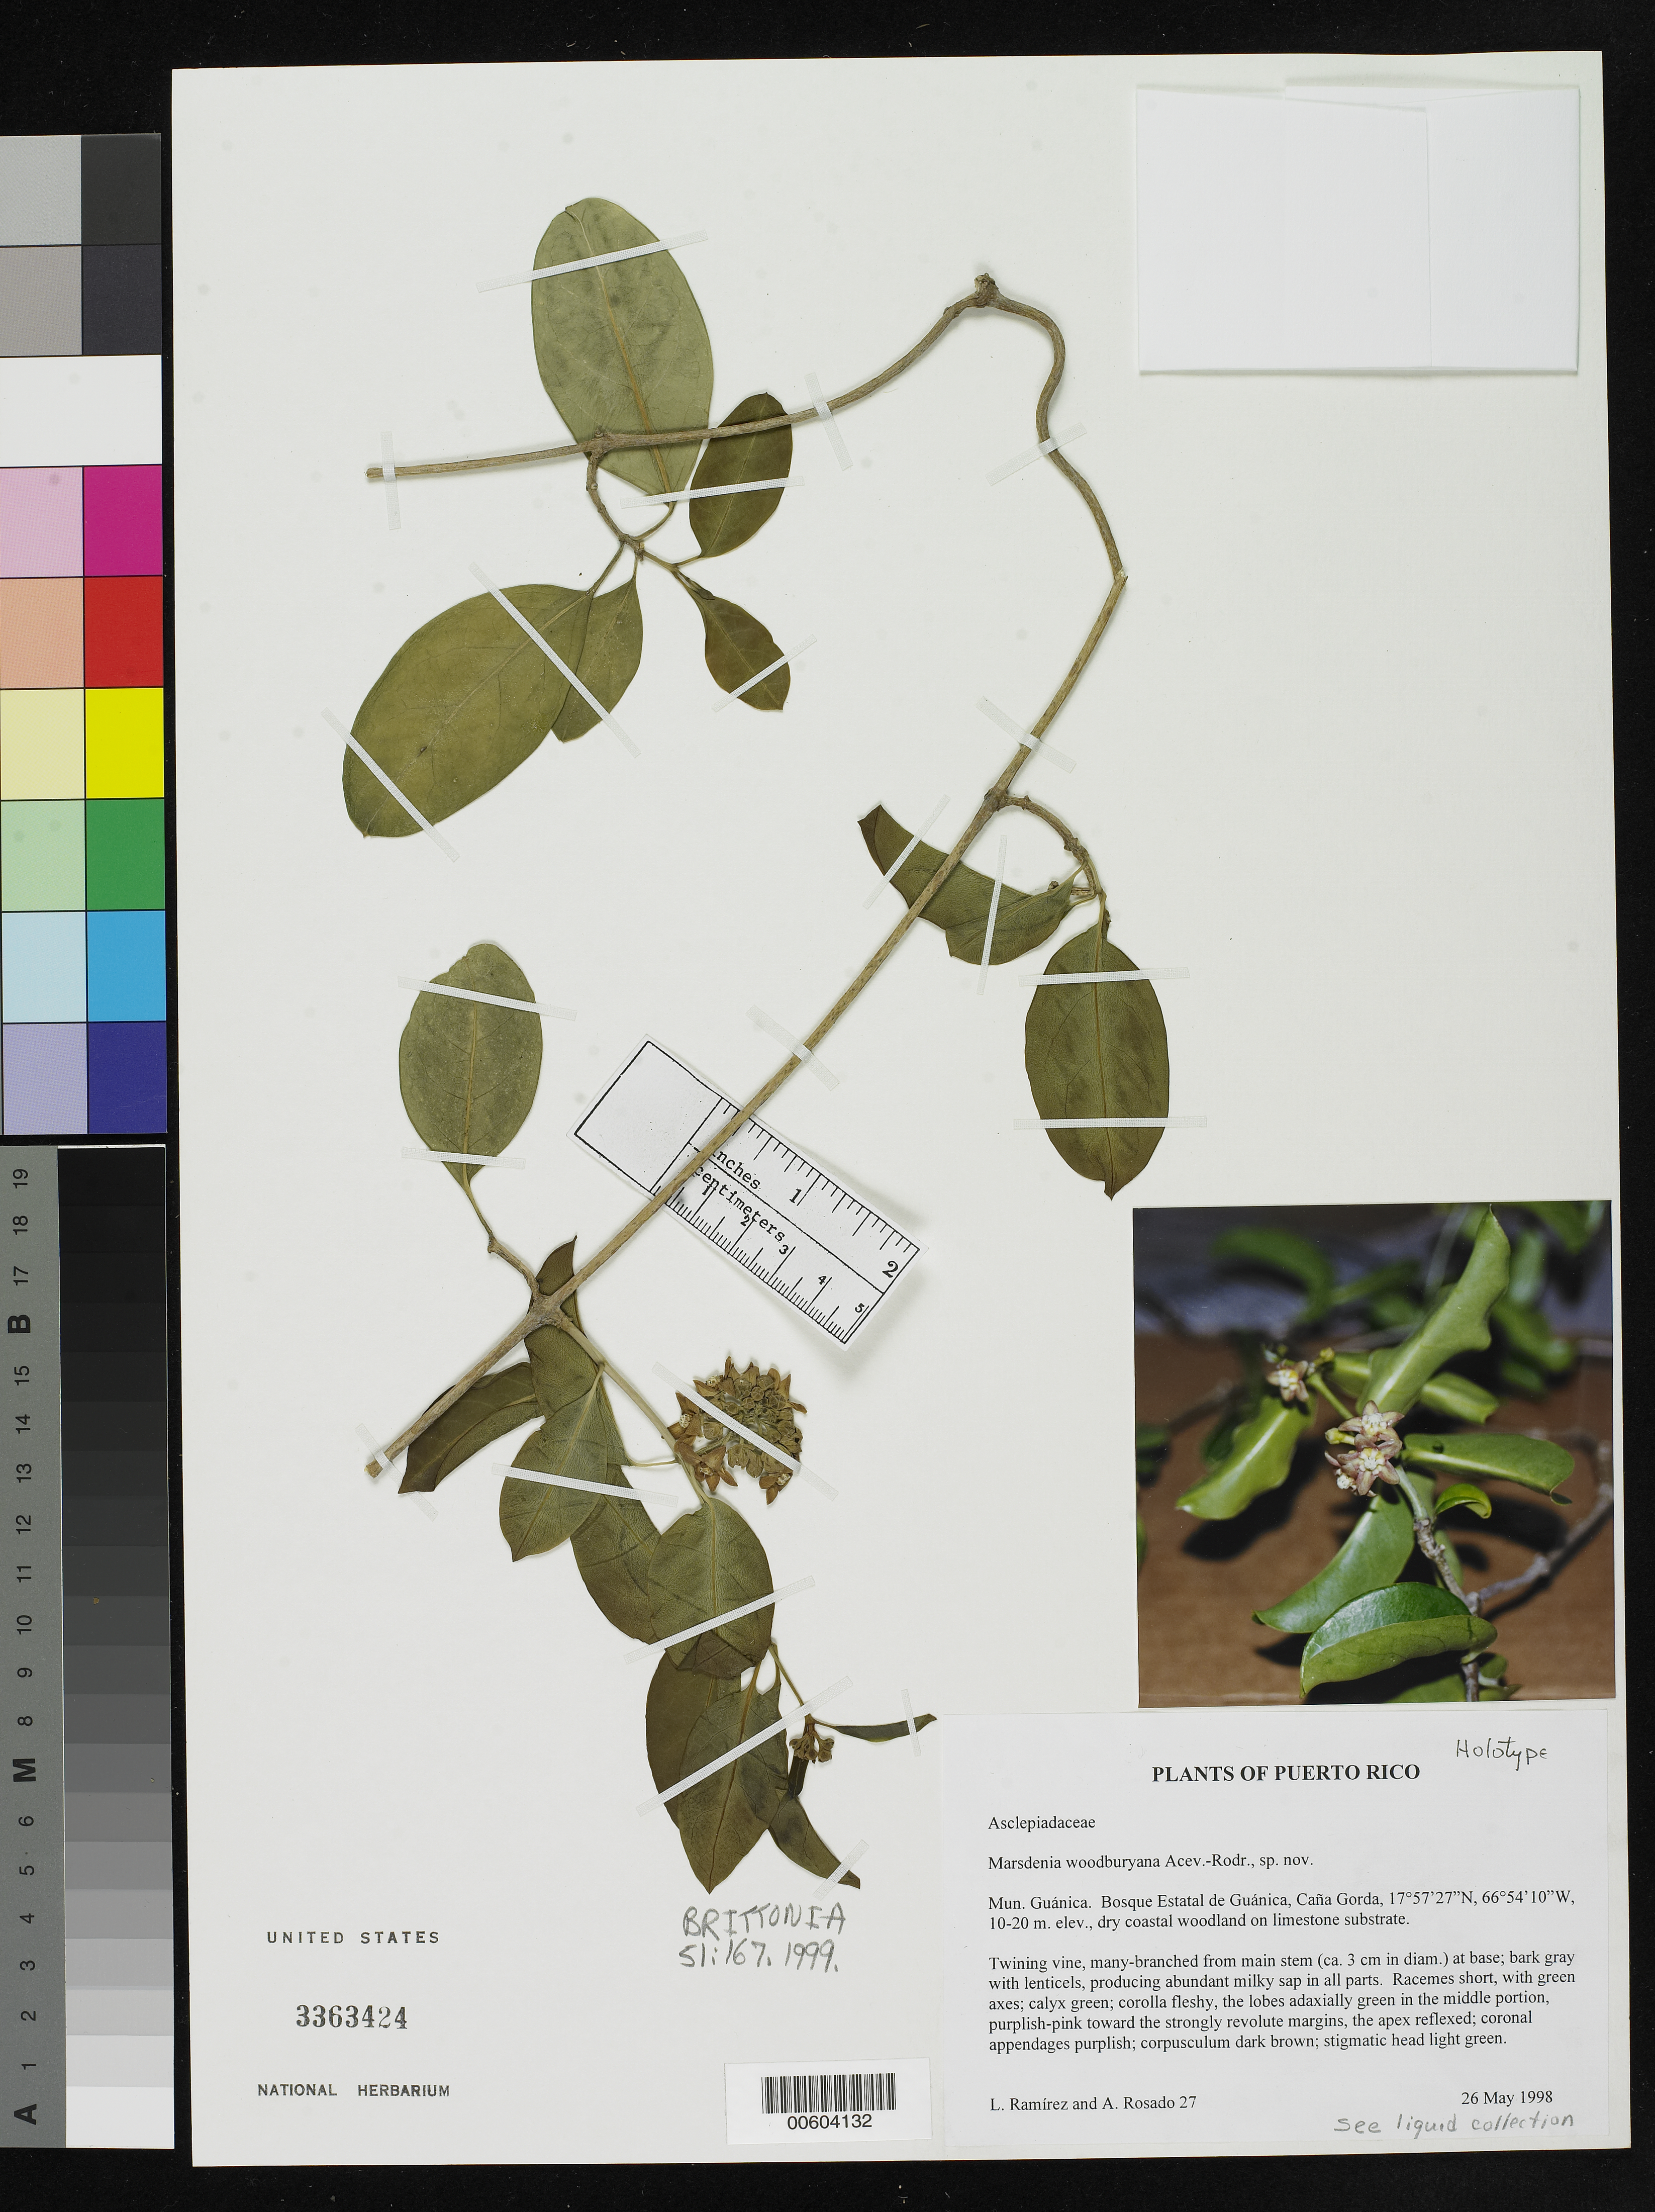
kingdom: Plantae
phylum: Tracheophyta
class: Magnoliopsida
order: Gentianales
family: Apocynaceae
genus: Marsdenia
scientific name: Marsdenia woodburyana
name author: Acev.-Rodr.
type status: Holotype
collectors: L. Ramirez & A. Rosado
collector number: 27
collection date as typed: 26 May 1998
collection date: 1998-05-26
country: Puerto Rico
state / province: Guanica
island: Greater Antilles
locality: Bosque estatal de Guanica, Cana Gorda.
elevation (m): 10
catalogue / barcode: US 3363424